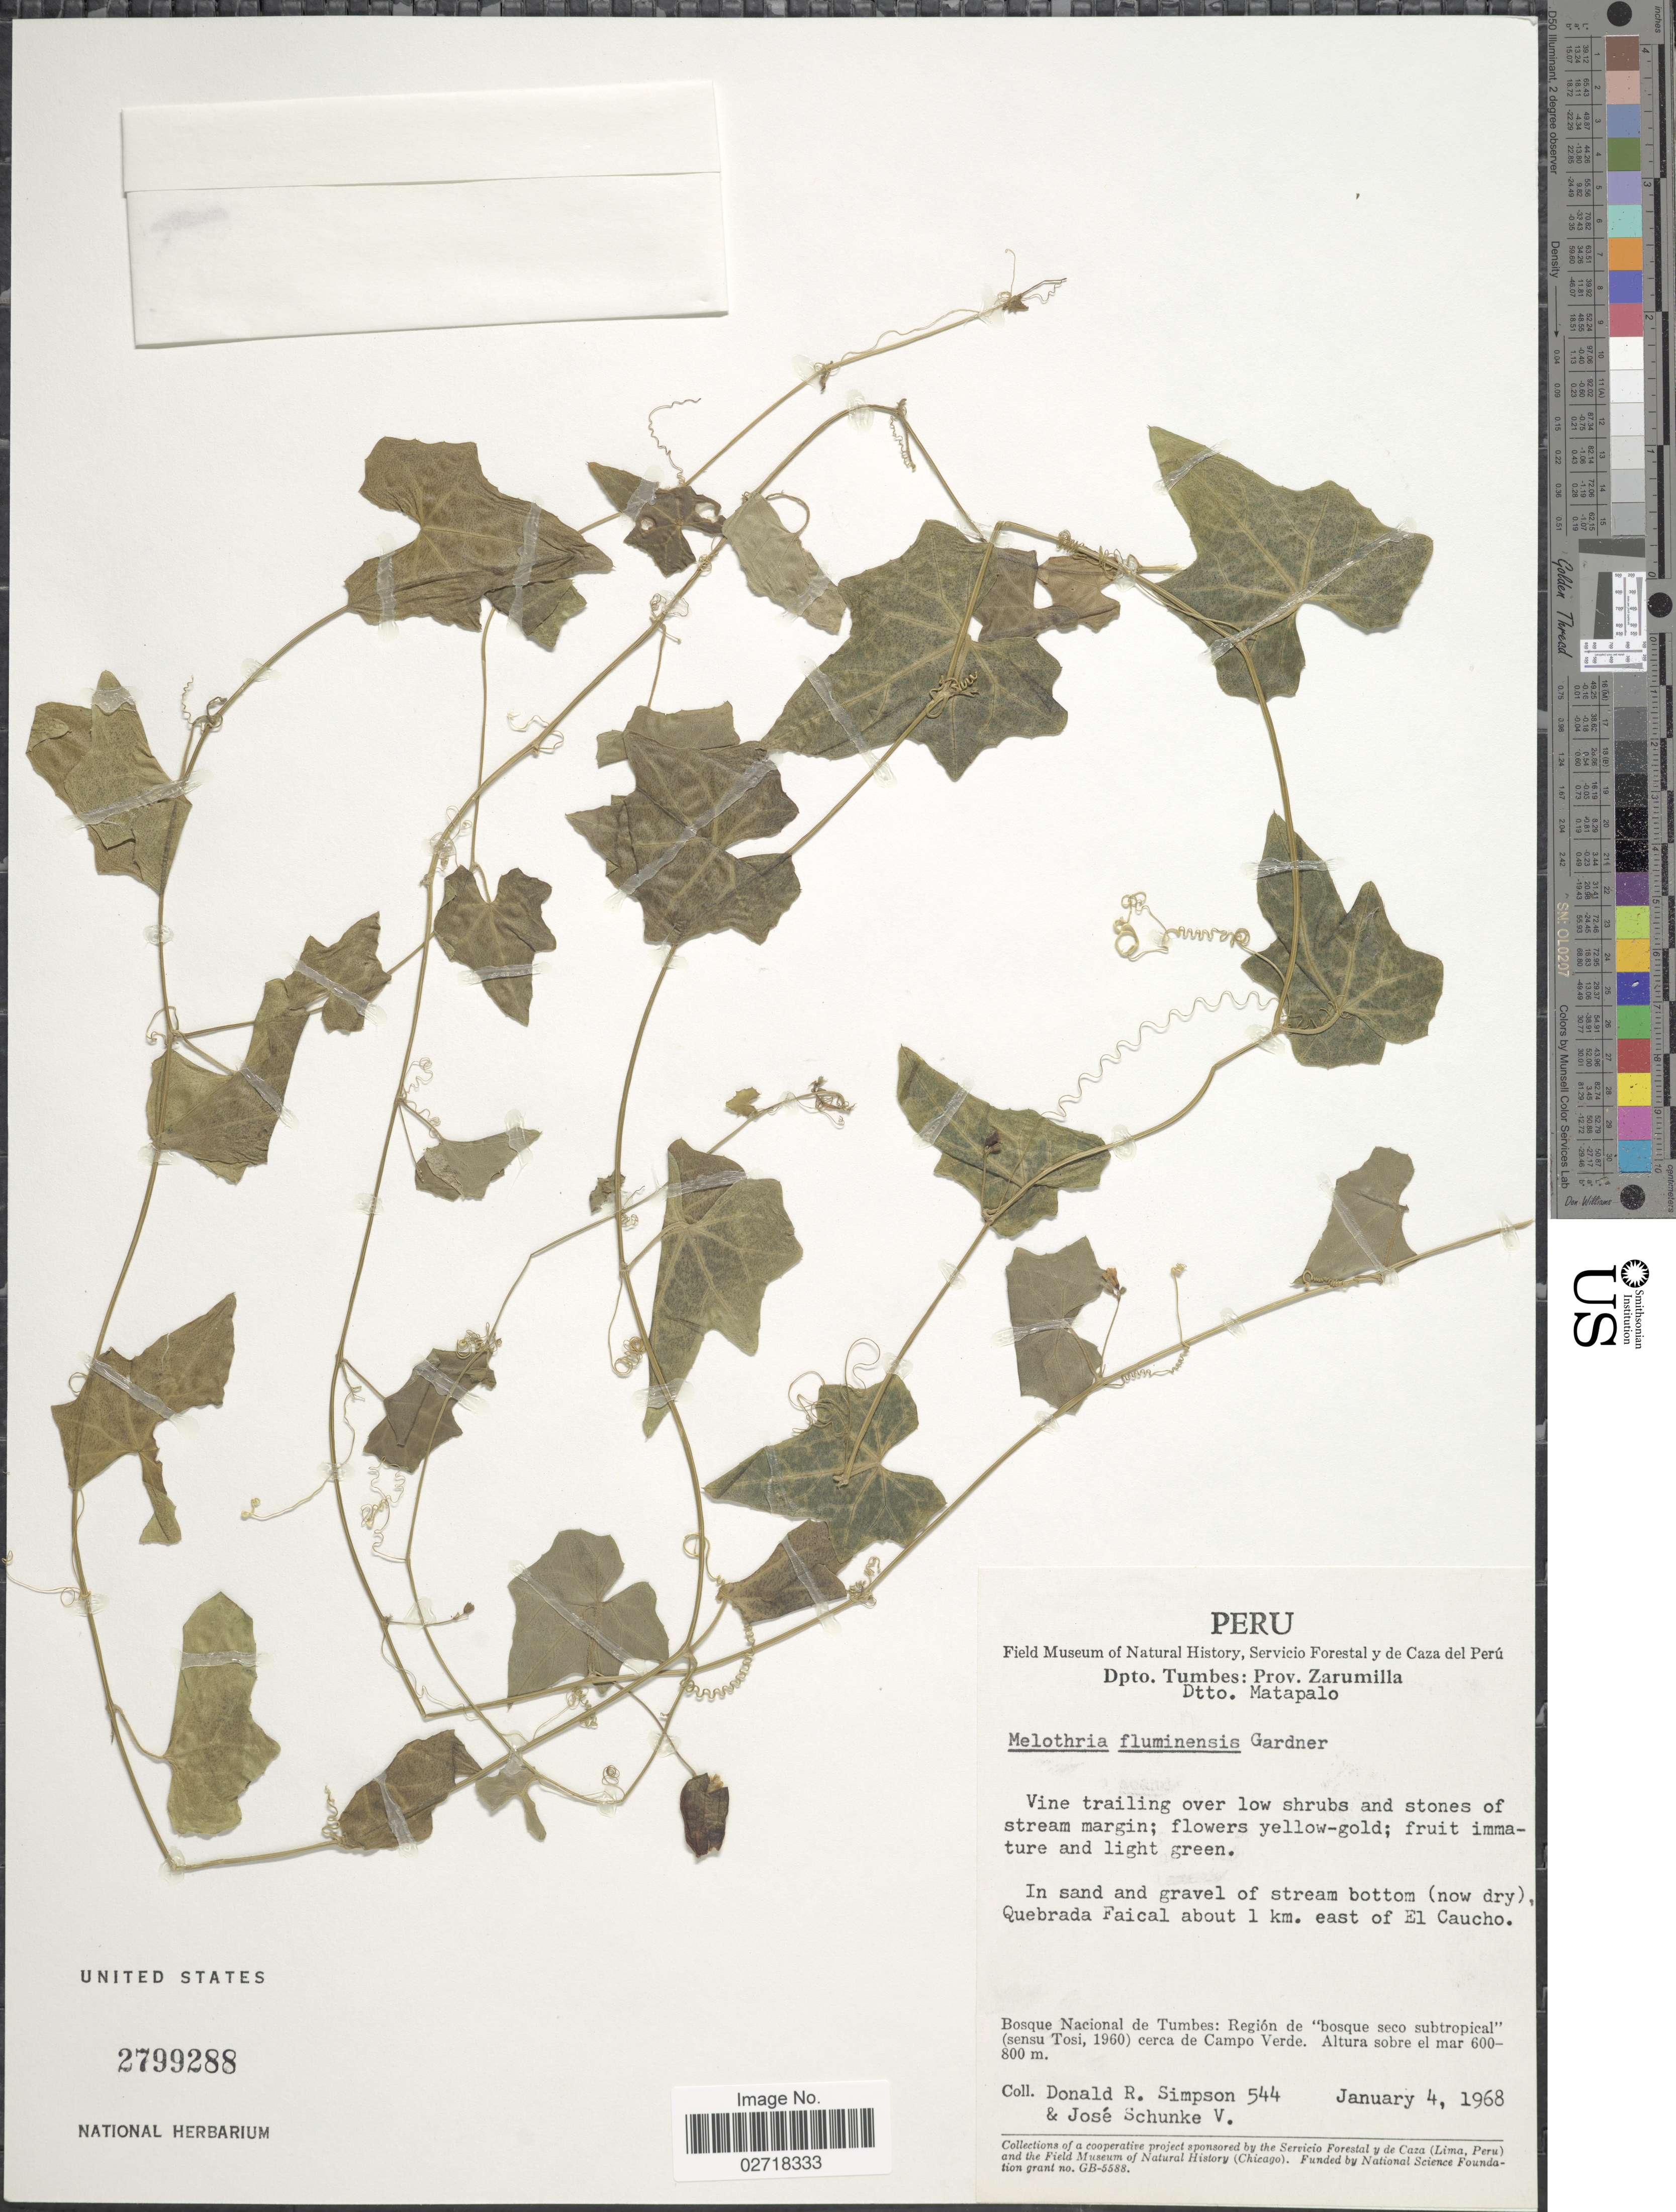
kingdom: Plantae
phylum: Tracheophyta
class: Magnoliopsida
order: Cucurbitales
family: Cucurbitaceae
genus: Melothria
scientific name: Melothria pendula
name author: L.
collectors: D. R. Simpson & J. Schunke Vigo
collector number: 544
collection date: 1968-01-04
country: Peru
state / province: Tumbes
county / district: Zarumilla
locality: Prov. Zarumilla. Dtto. Matapalo. Quebrada Faical about 1 km east of El Caucho. Bosque Nacional de Tumbes: egion de "bosque seco subtropical" cerca de Campo Verde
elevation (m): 600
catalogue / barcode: US 2799288